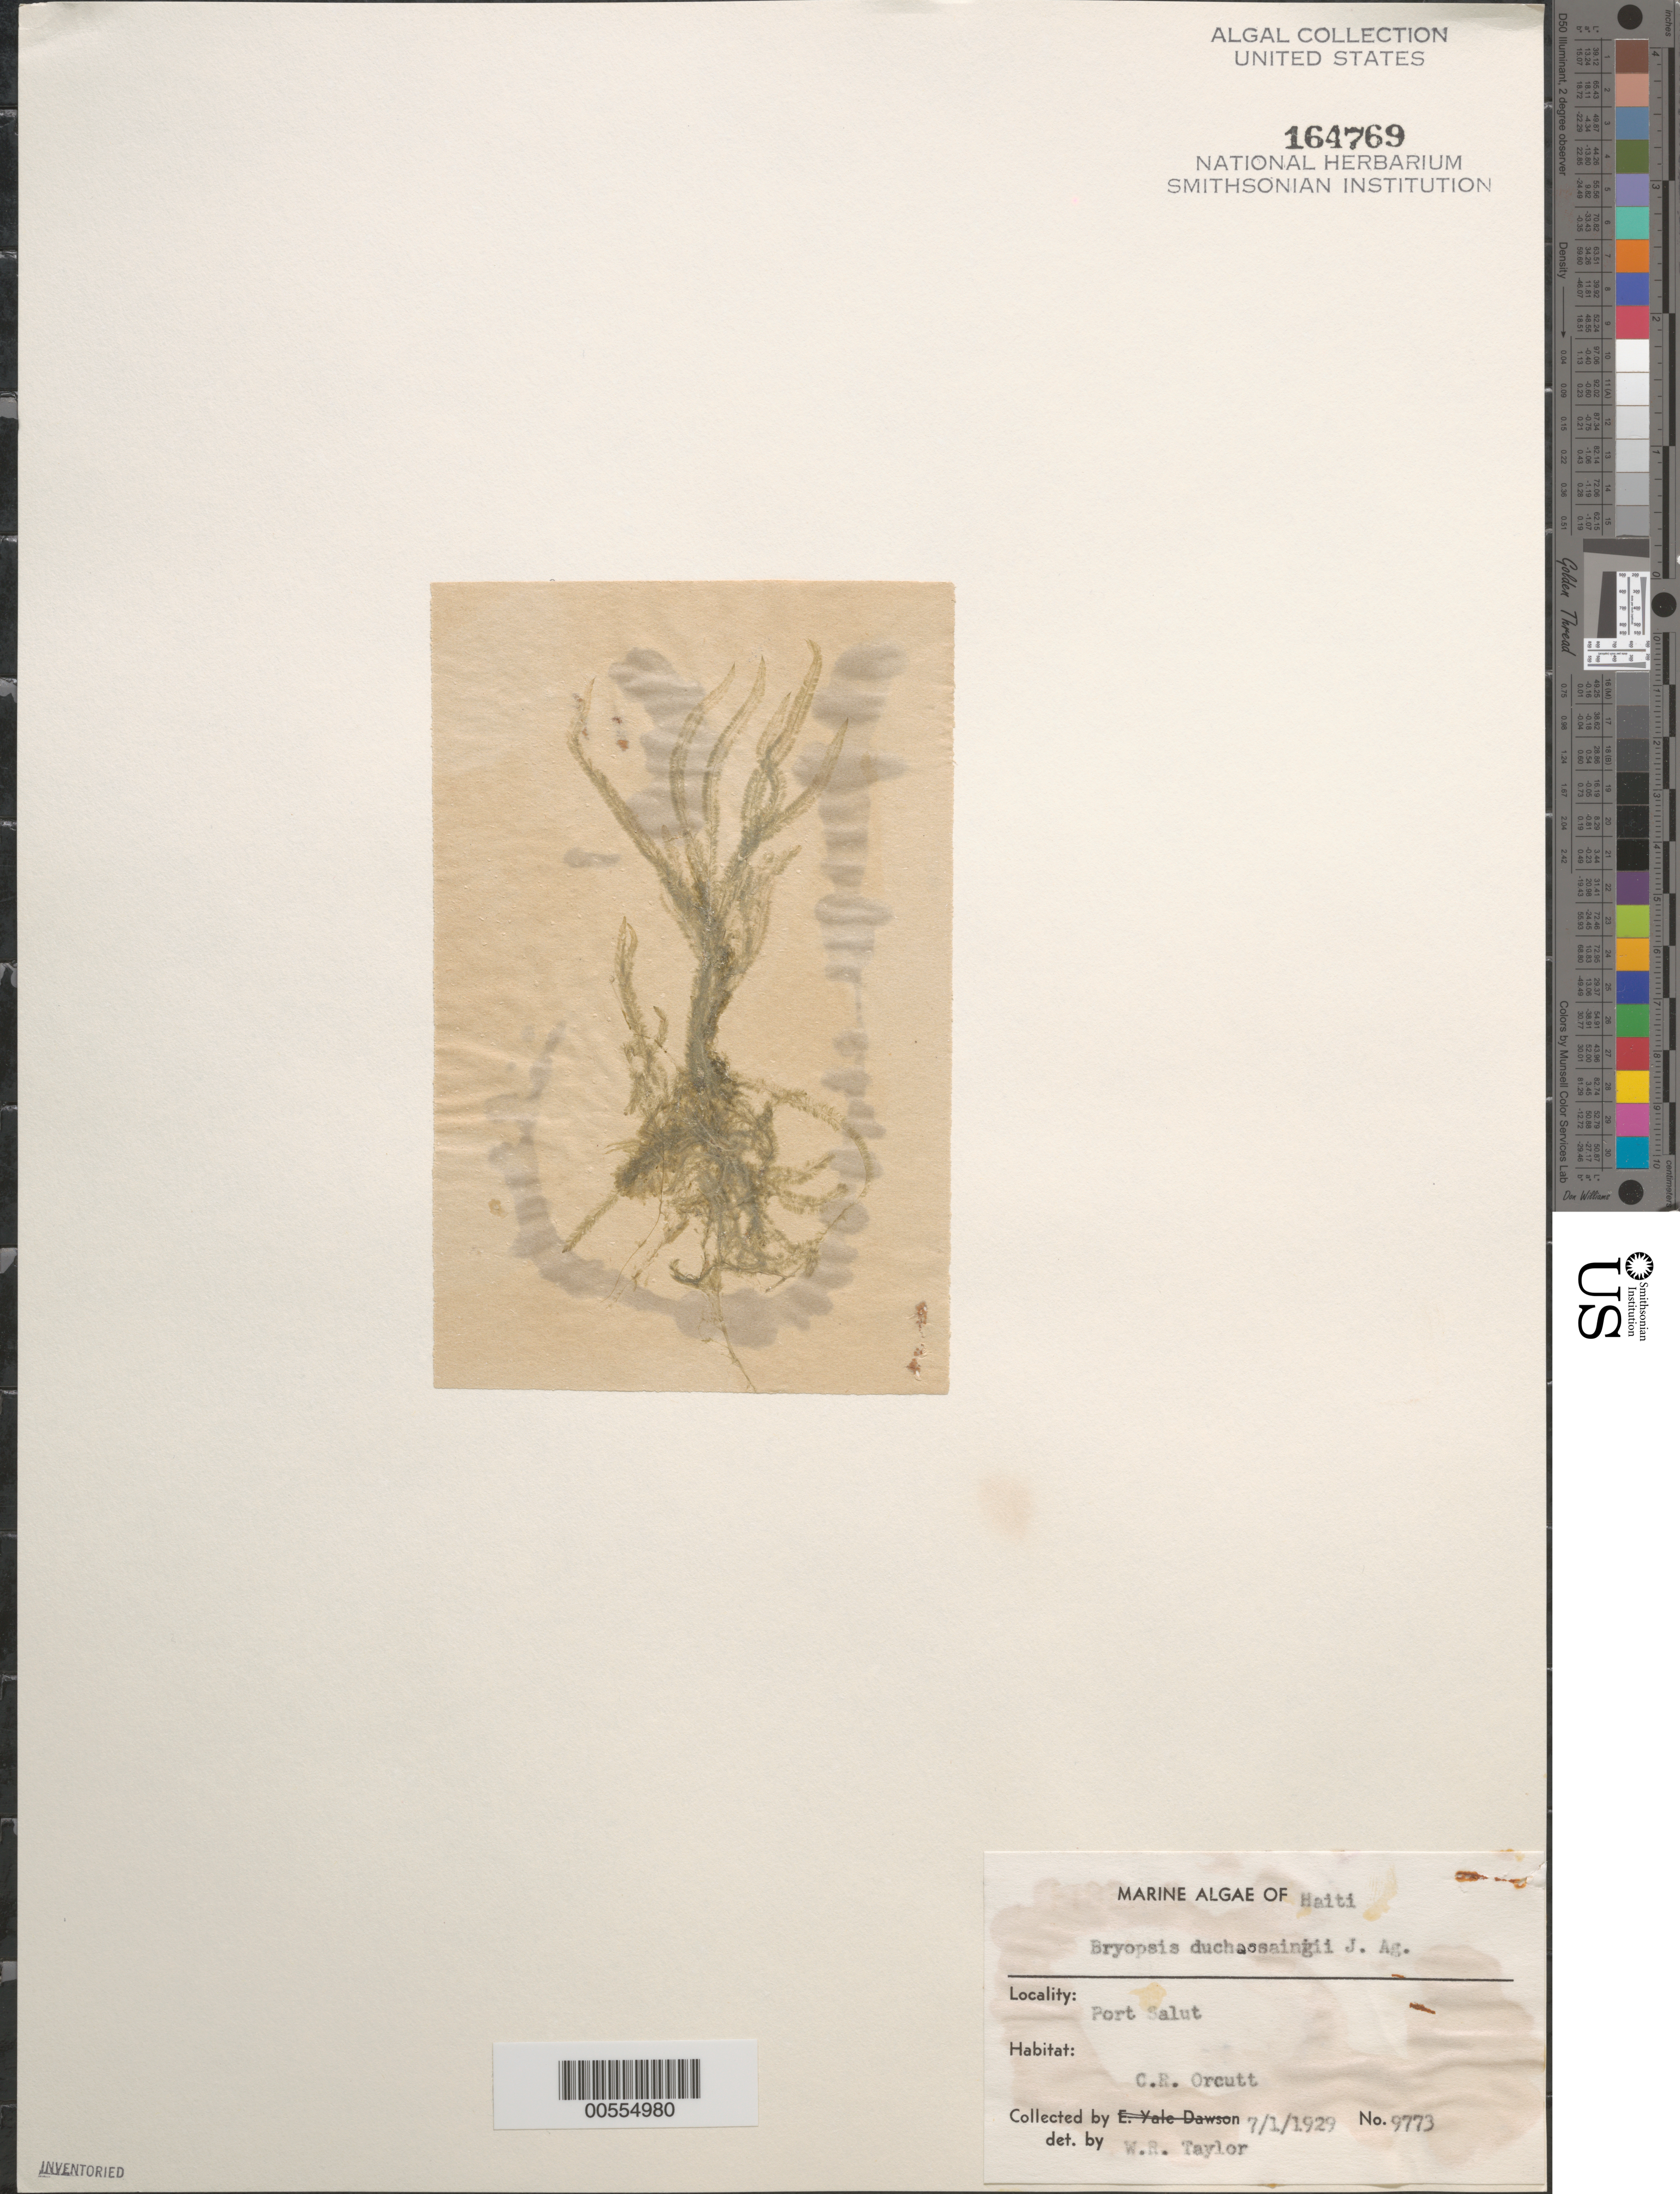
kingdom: Plantae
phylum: Chlorophyta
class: Ulvophyceae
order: Bryopsidales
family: Bryopsidaceae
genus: Trichosolen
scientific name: Trichosolen duchassaingii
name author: (J. Agardh) W.R. Taylor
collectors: C. R. Orcutt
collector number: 9773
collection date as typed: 01 Jul 1929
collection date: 1929-07-01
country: Haiti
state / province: Sud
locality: Port Salut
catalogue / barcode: US 164769